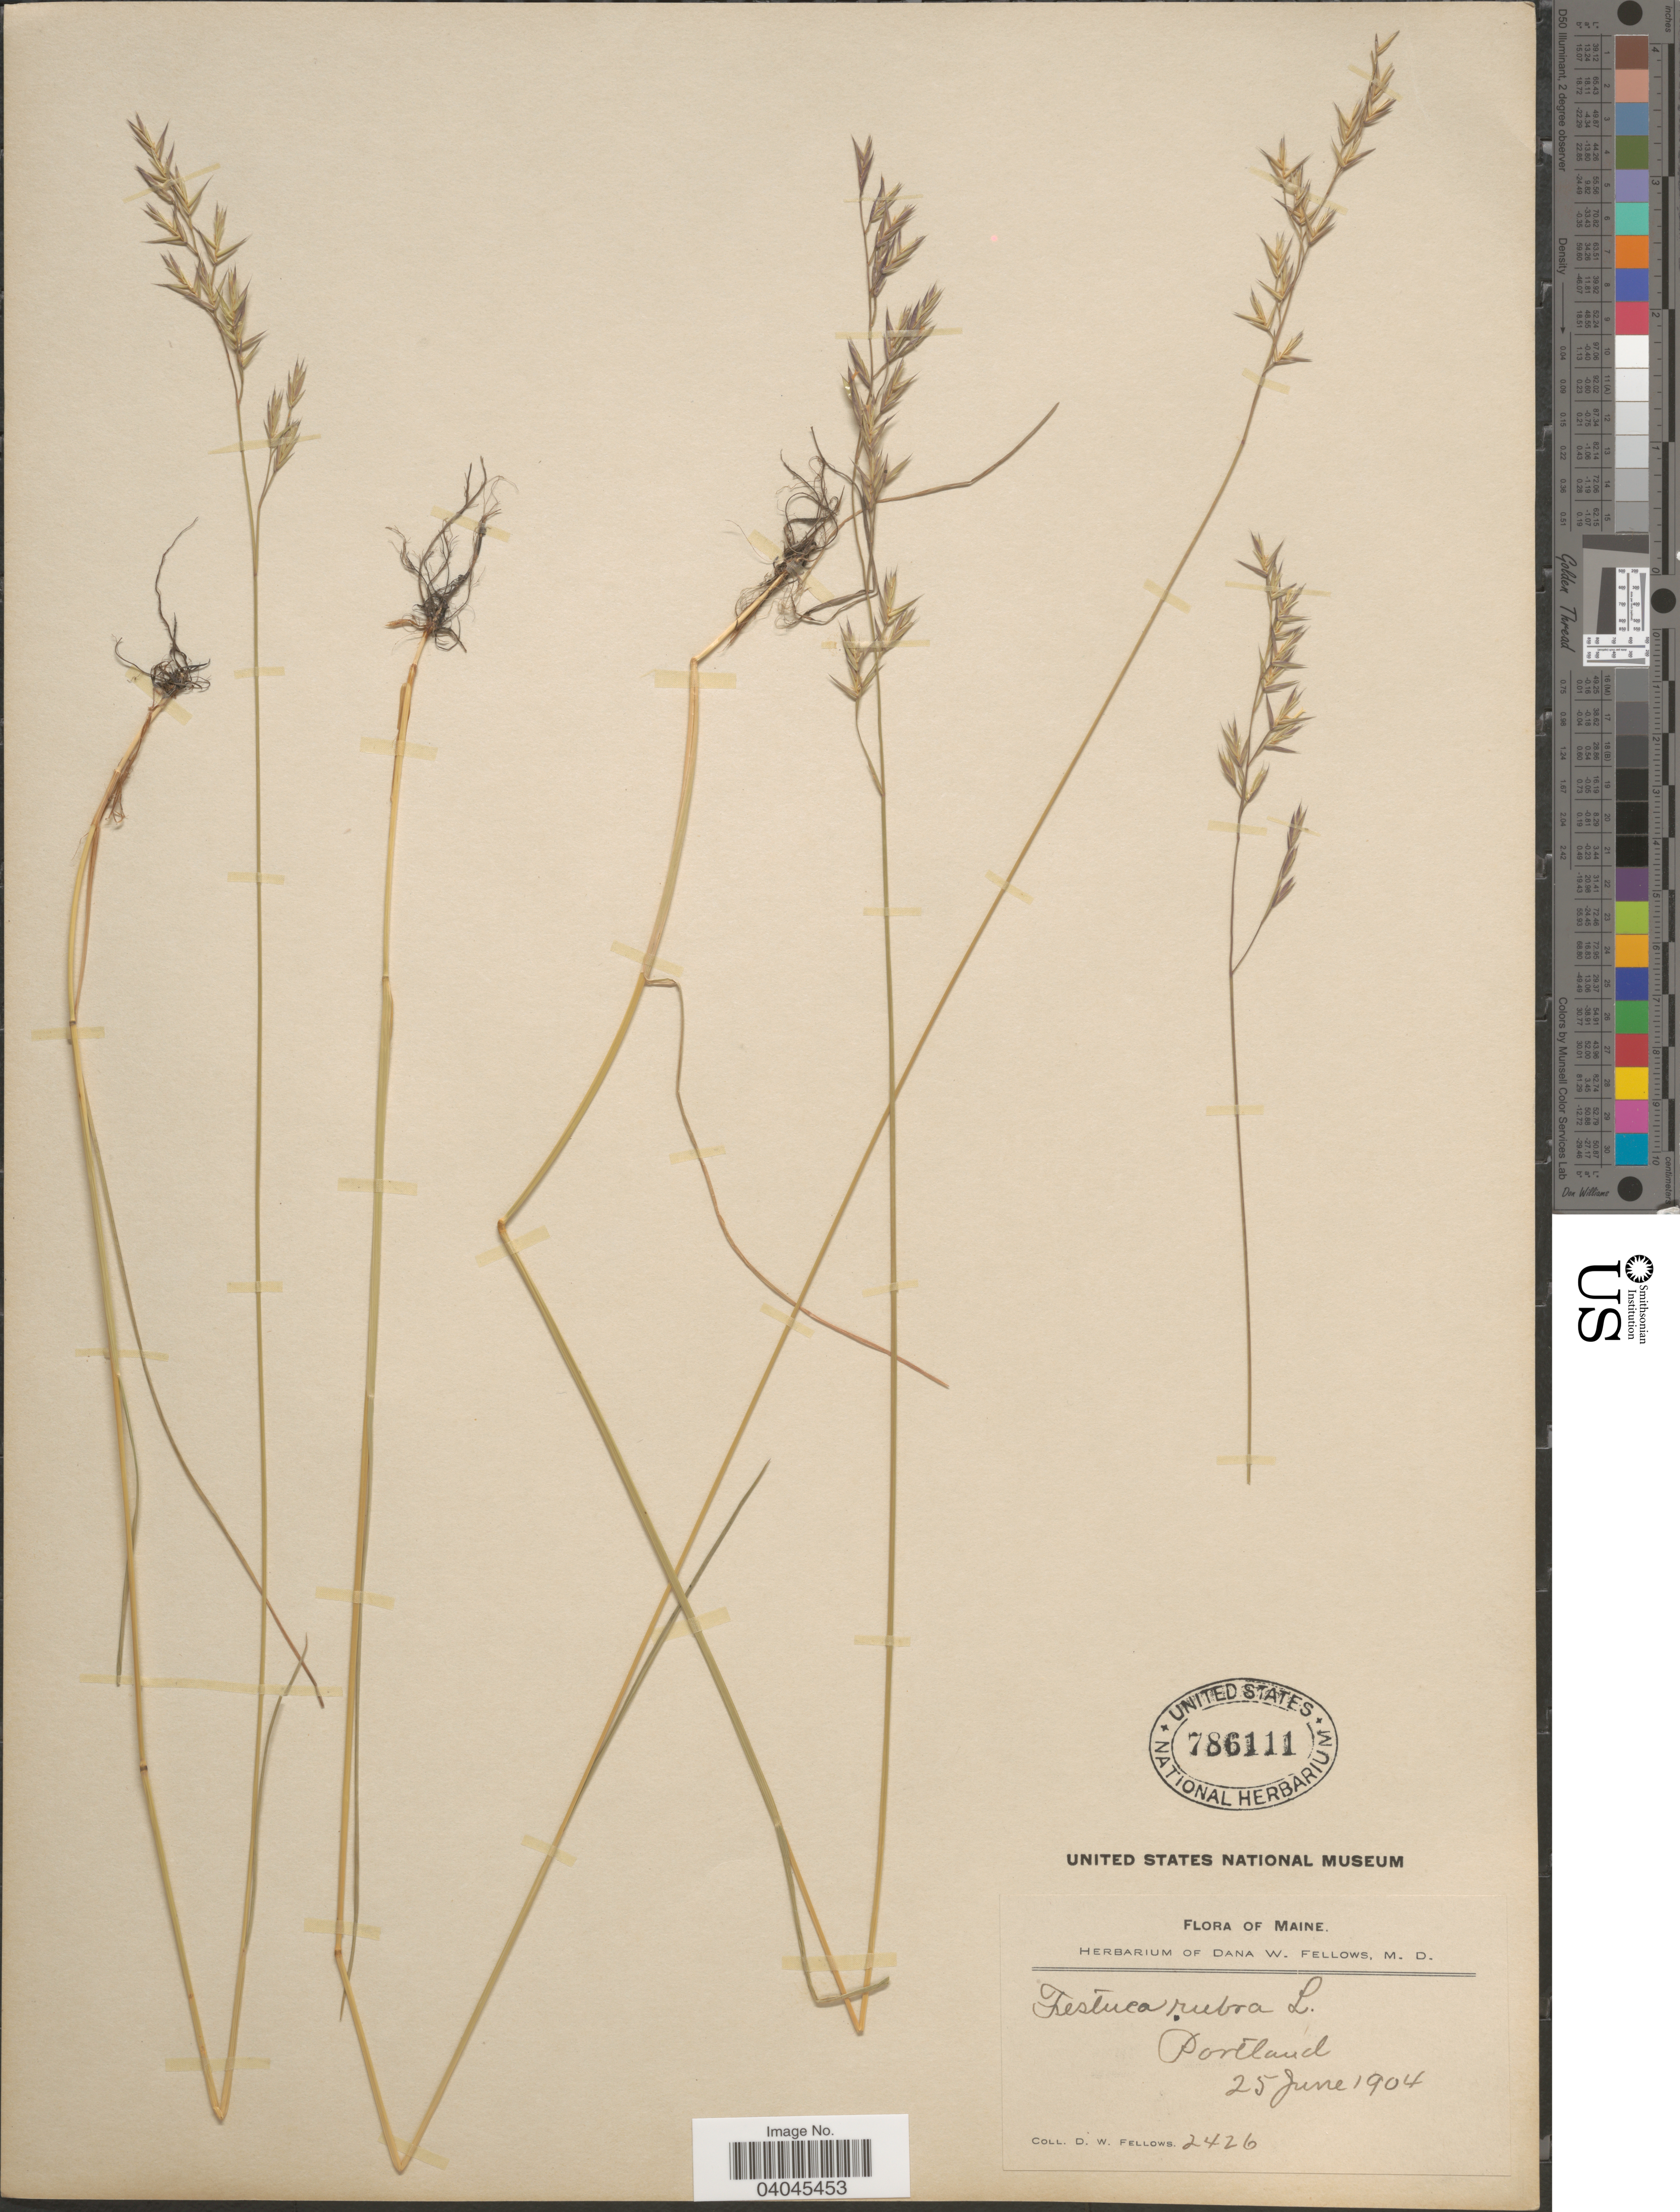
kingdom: Plantae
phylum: Tracheophyta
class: Liliopsida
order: Poales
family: Poaceae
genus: Festuca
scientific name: Festuca rubra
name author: L.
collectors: D. W. Fellows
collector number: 2426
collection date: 1904-06-25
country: United States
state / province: Maine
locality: Portland.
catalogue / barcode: US 786111